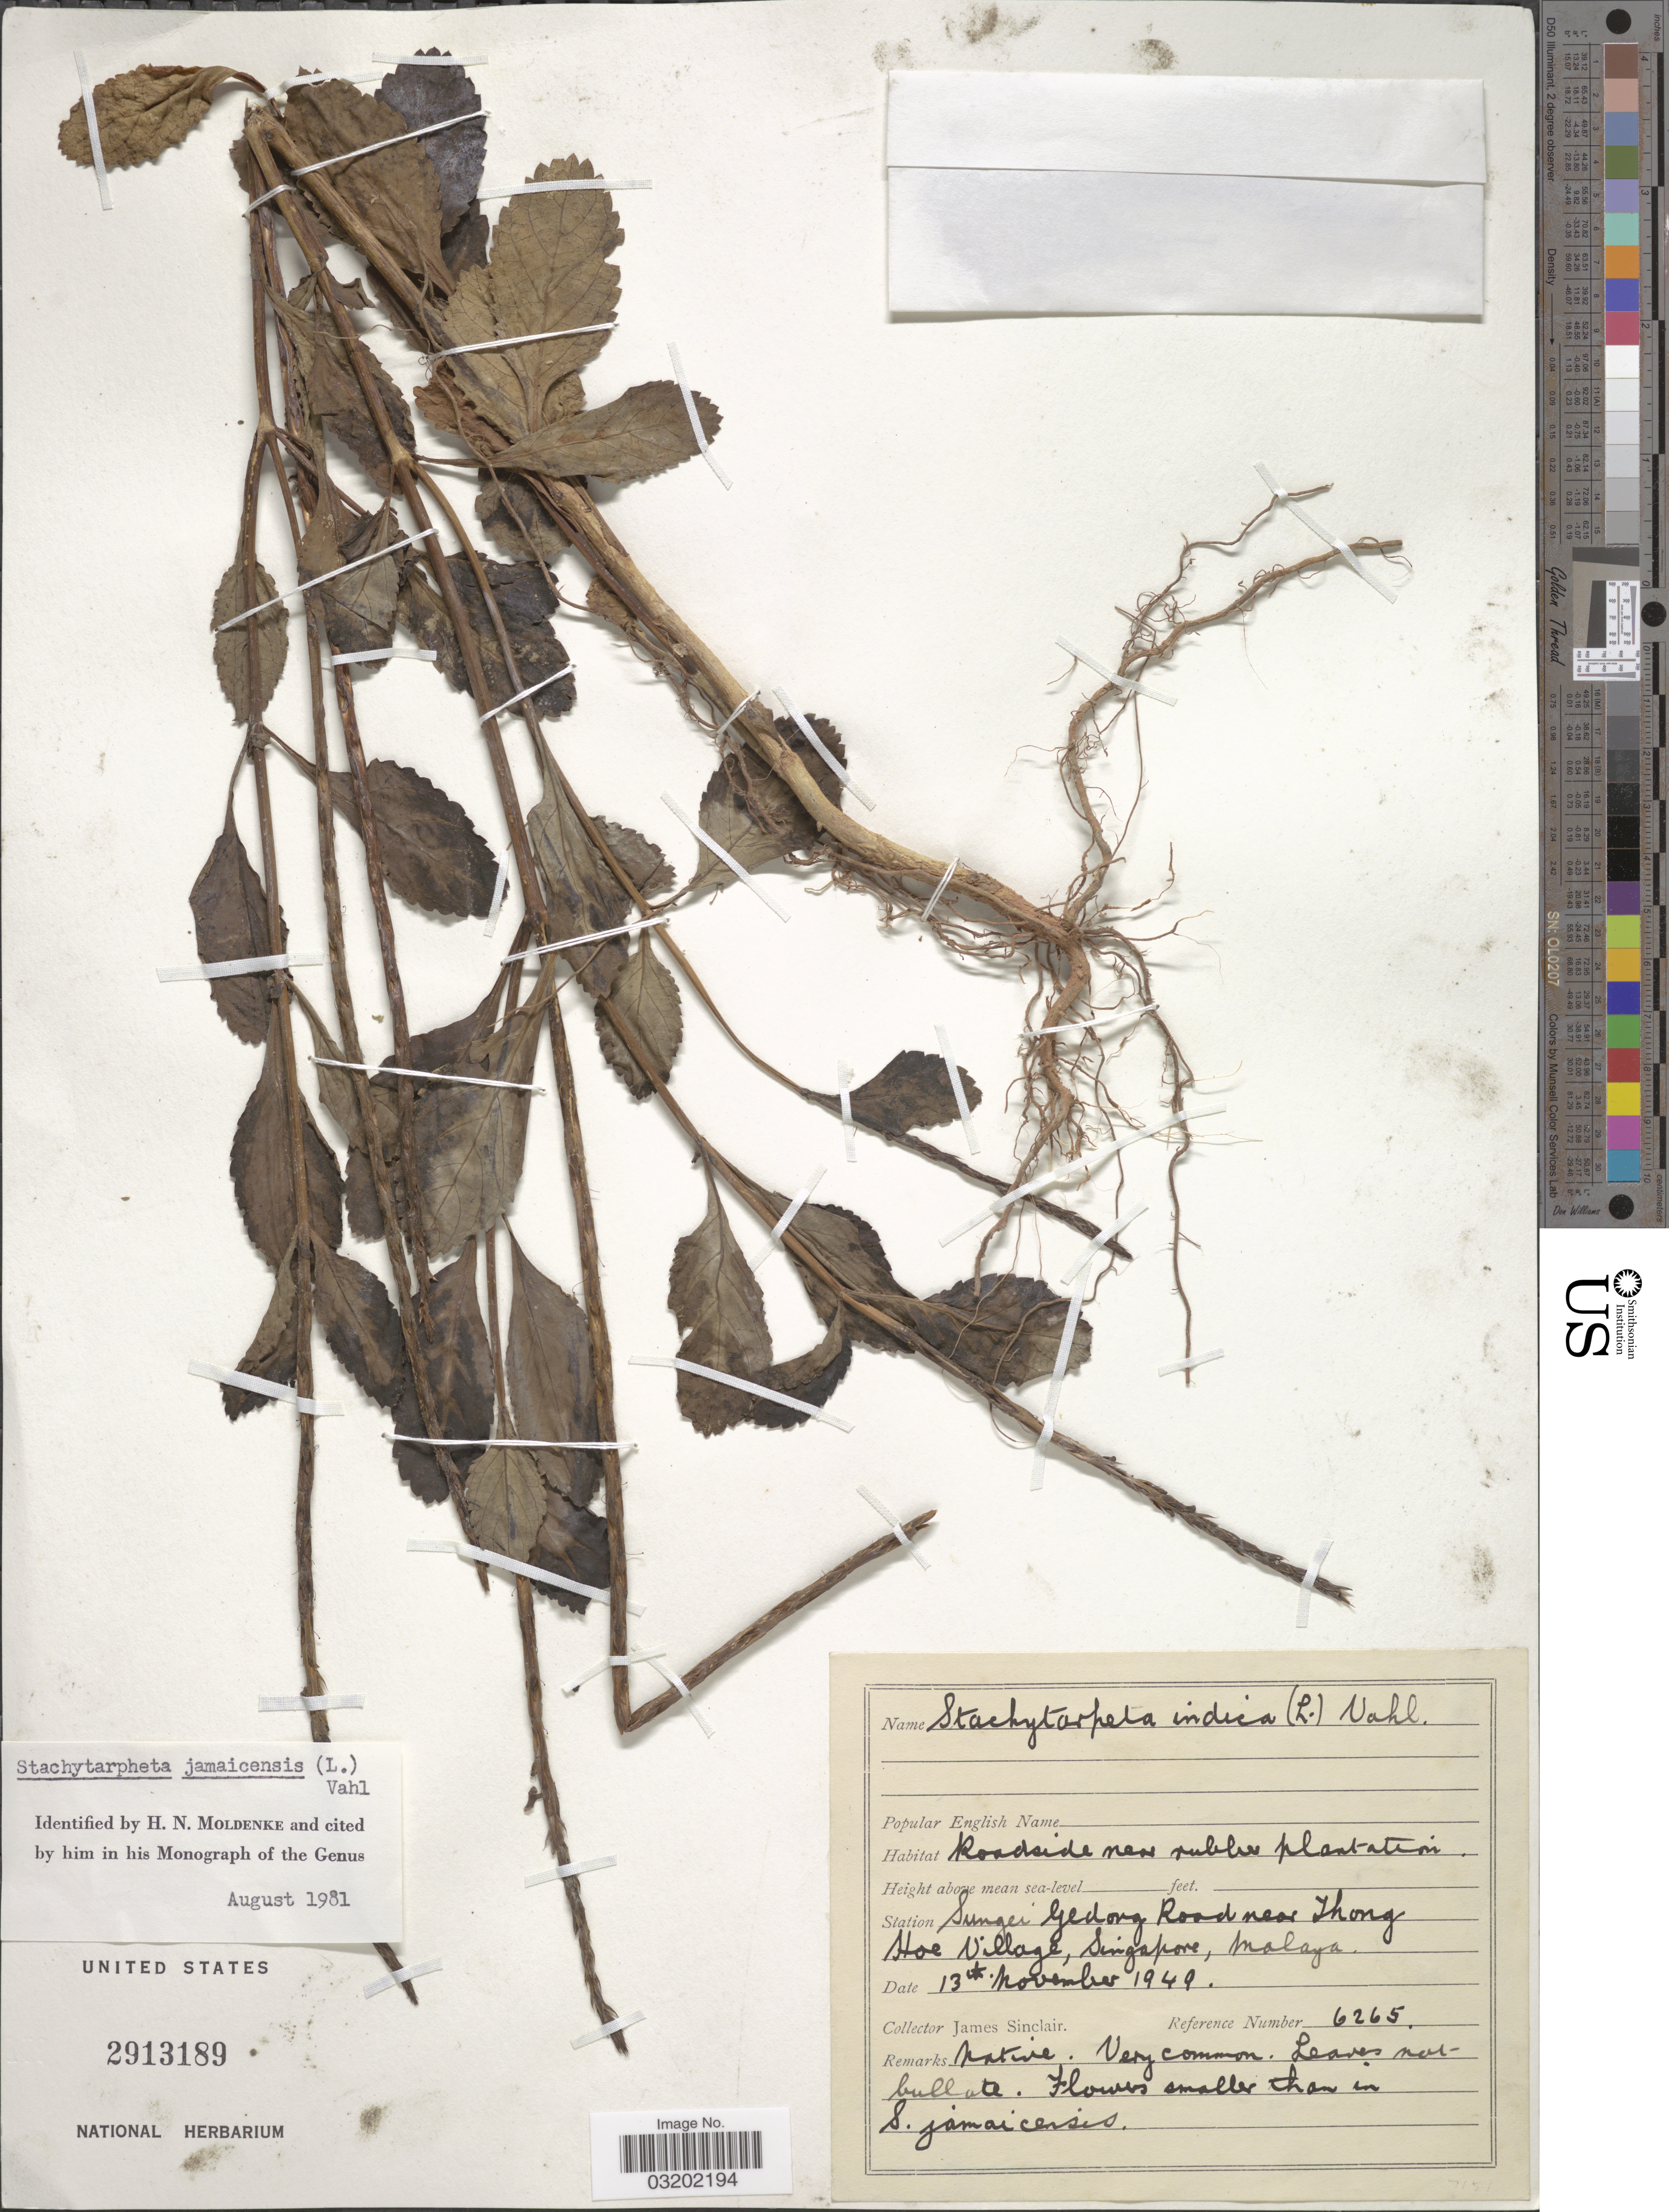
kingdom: Plantae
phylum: Tracheophyta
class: Magnoliopsida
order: Lamiales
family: Verbenaceae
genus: Stachytarpheta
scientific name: Stachytarpheta jamaicensis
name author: (L.) Vahl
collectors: J. Sinclair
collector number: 6265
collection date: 1949-11-13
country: Singapore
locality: Sungei Gedong Road near Thong Hoe Village, Malaya.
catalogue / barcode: US 2913189